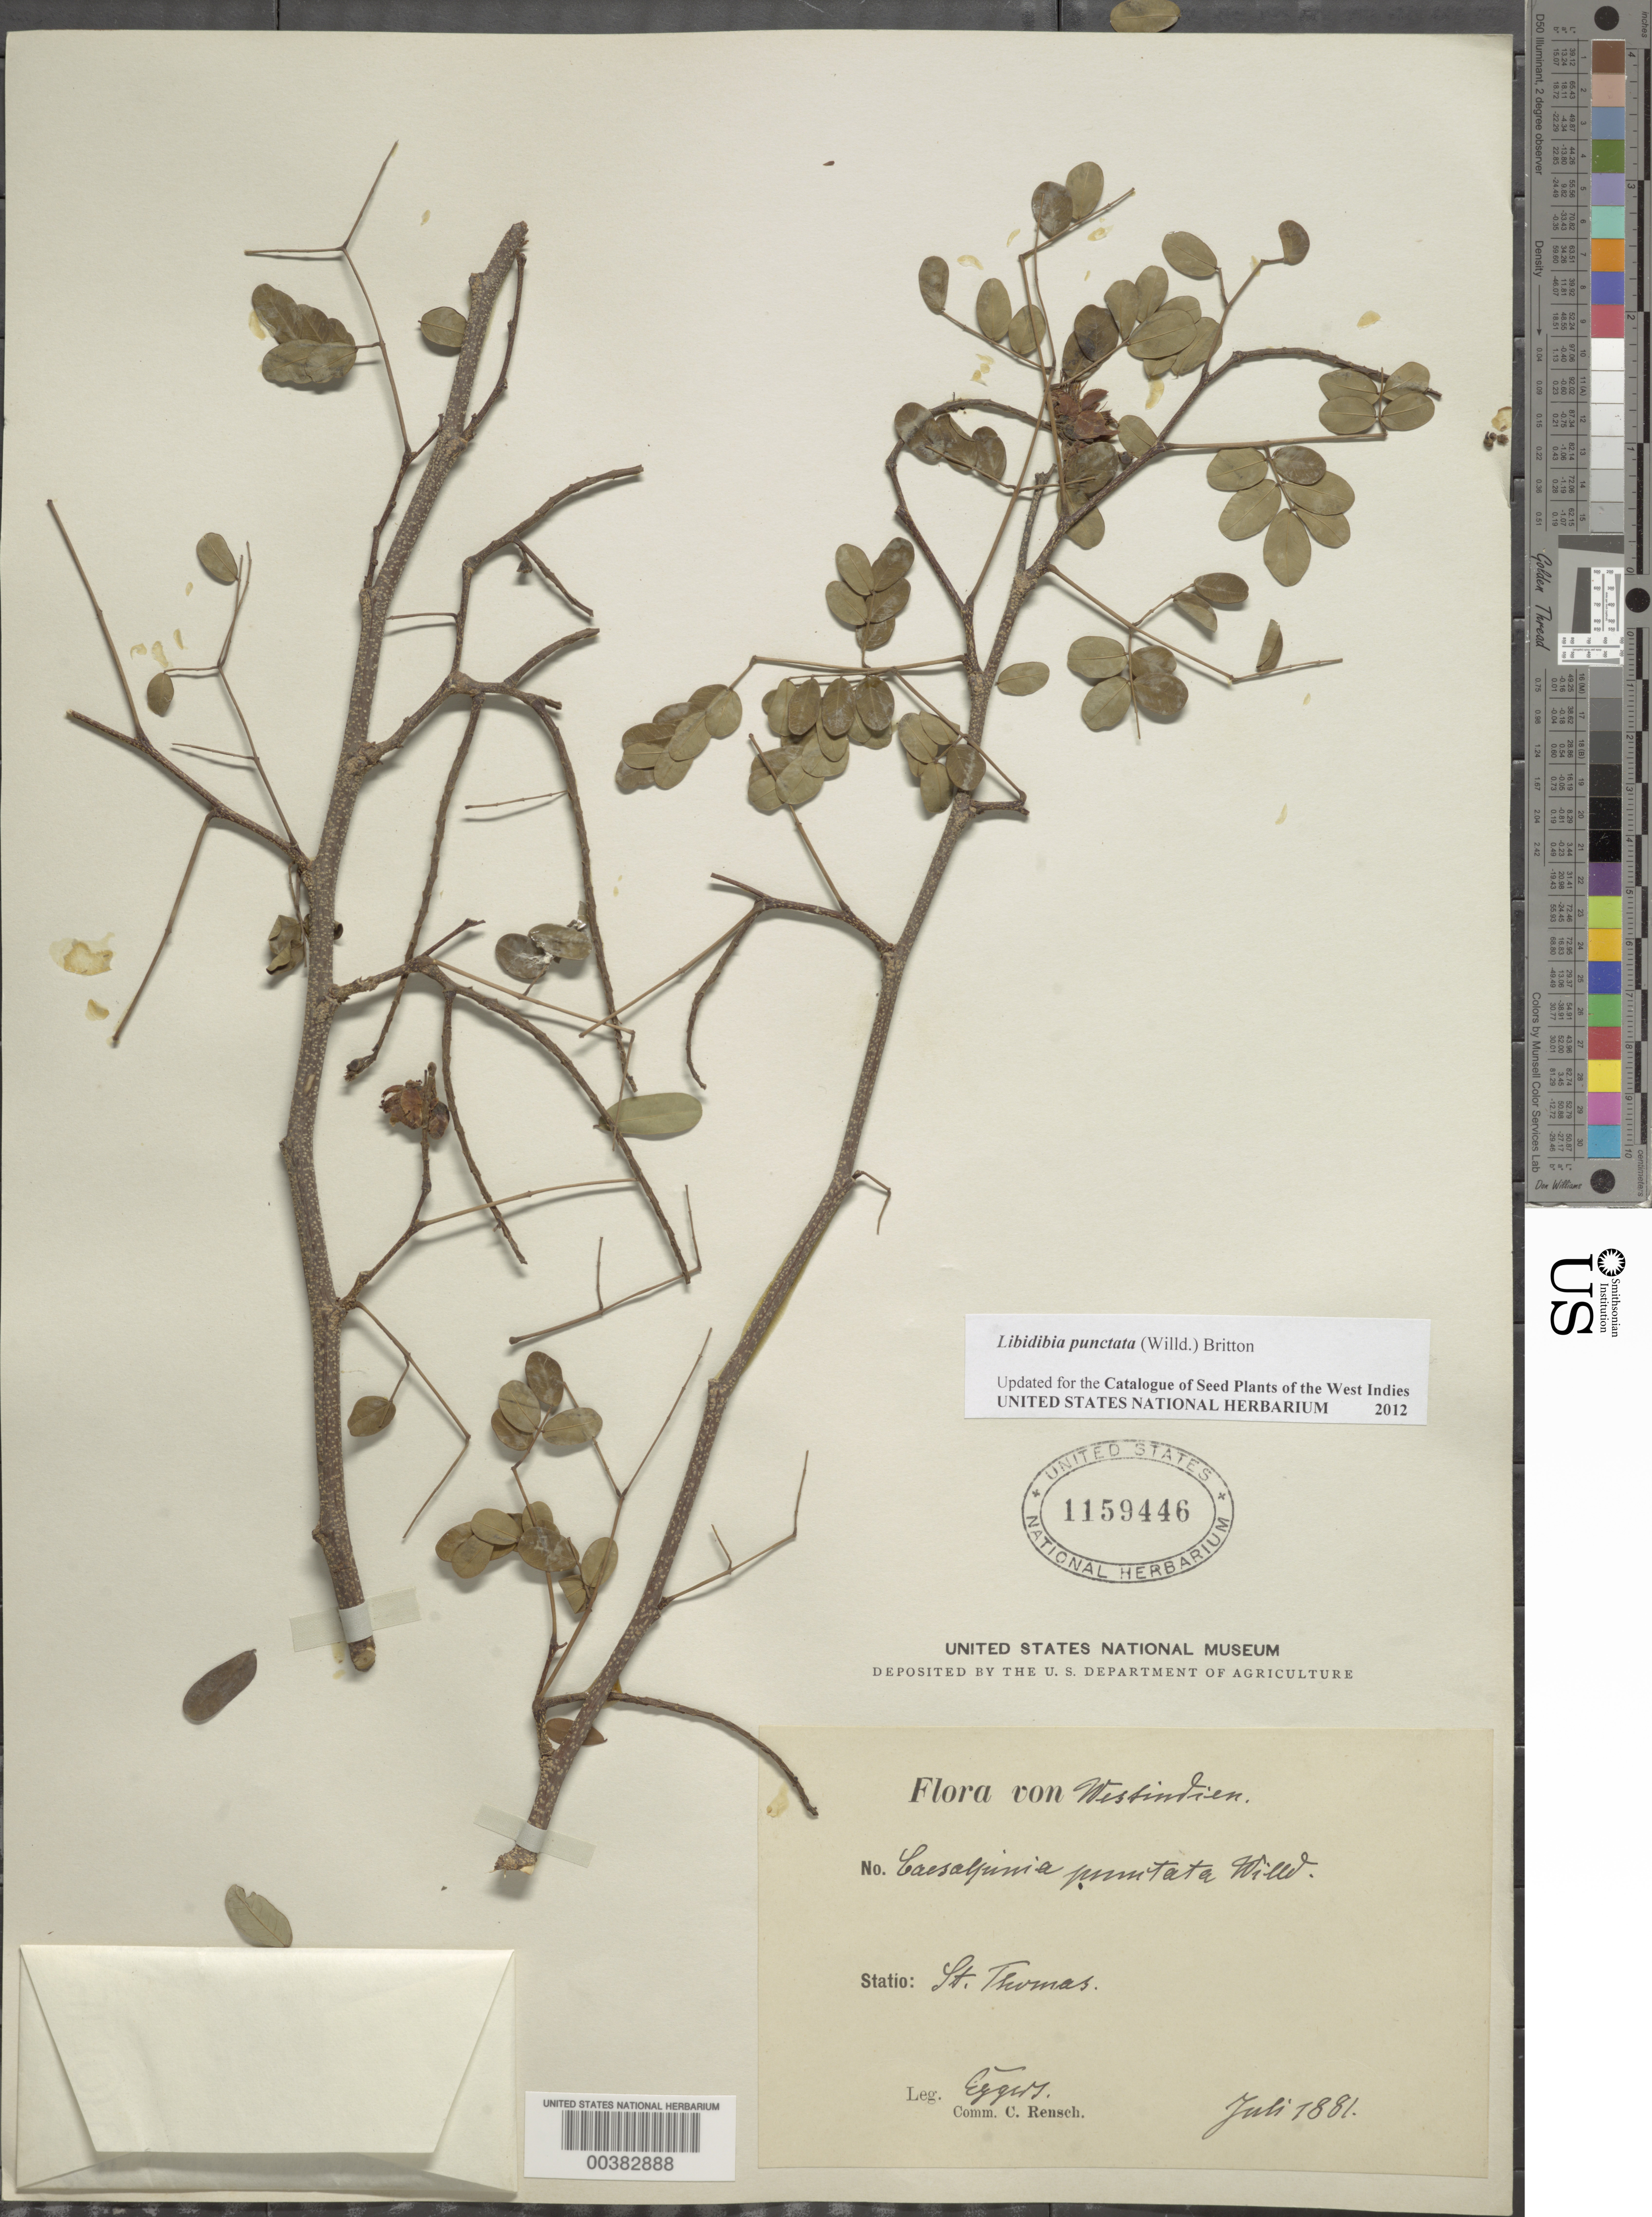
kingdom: Plantae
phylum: Tracheophyta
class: Magnoliopsida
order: Fabales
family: Fabaceae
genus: Libidibia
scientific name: Libidibia punctata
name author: (Willd.) Britton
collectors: H. F. A. von Eggers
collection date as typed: Jul 1881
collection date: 1881-07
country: U.S. Virgin Islands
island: St. Thomas Island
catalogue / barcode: US 1159446